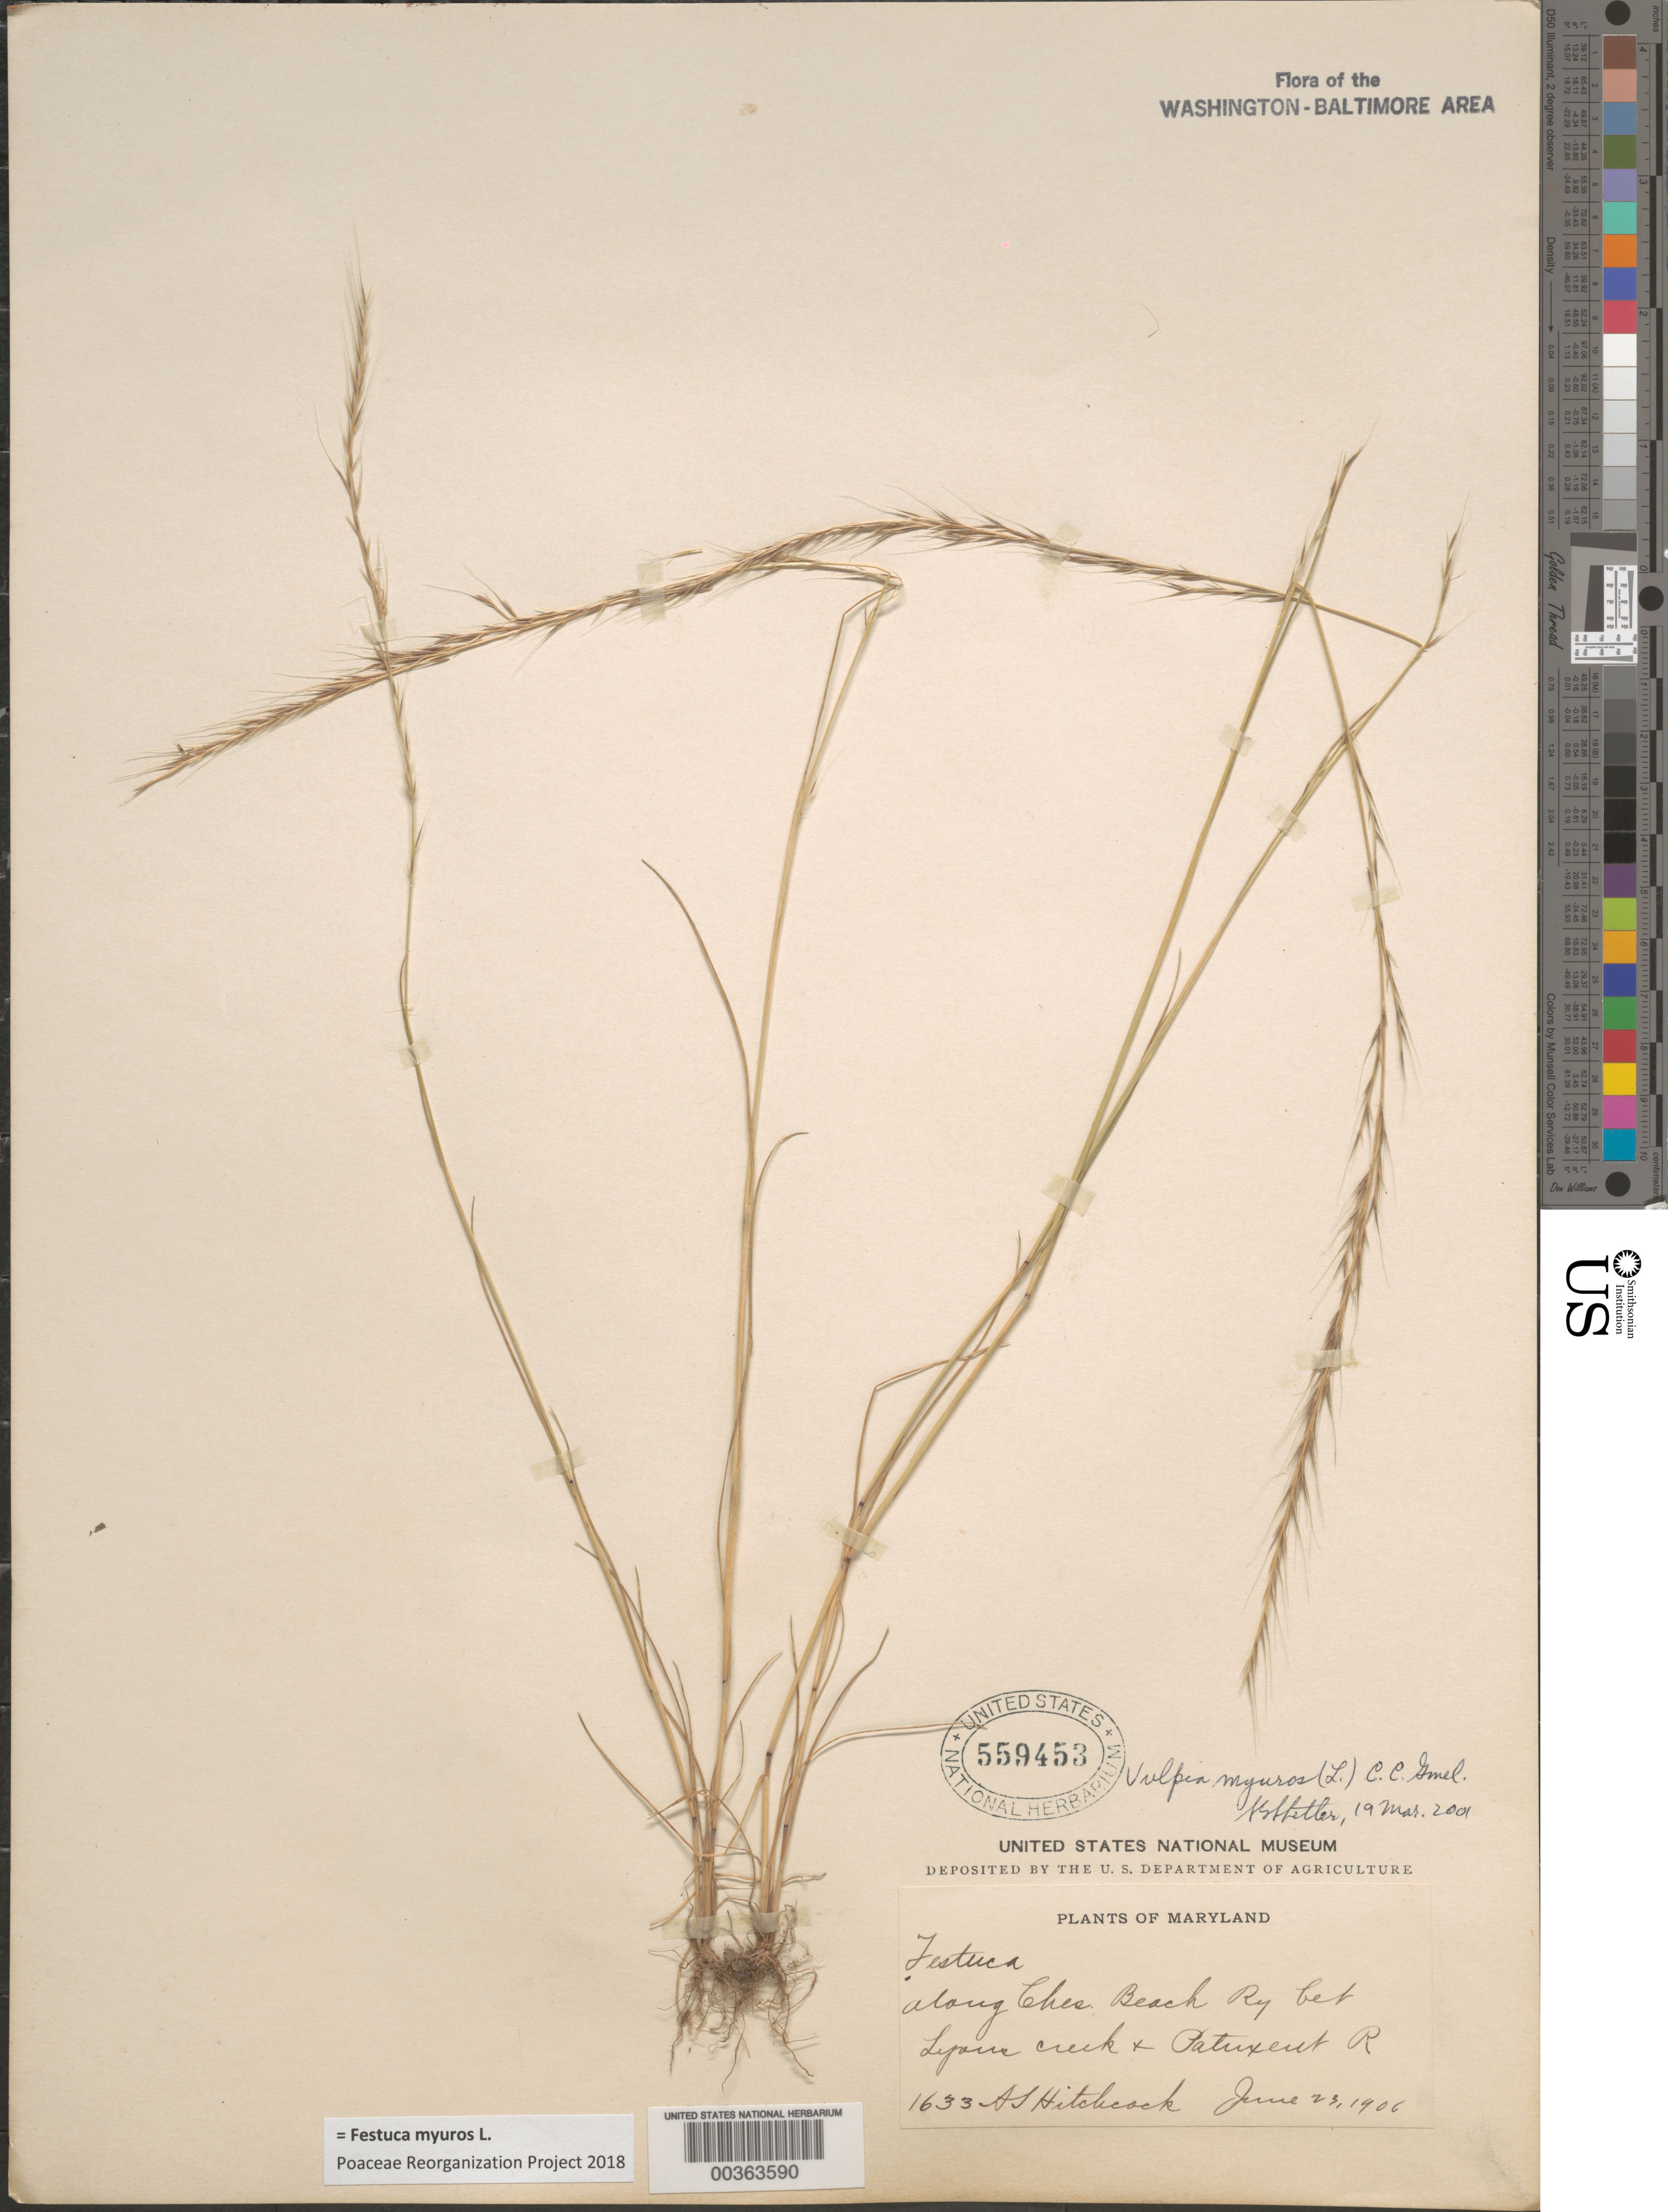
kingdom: Plantae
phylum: Tracheophyta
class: Liliopsida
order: Poales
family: Poaceae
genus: Festuca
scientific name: Festuca myuros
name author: L.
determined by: Poaceae Reorganization Project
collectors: A. S. Hitchcock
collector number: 1633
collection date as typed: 23 Jun 1906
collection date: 1906-06-23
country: United States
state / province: Maryland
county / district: Calvert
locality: Along Chesapeake Beach railroad between Lyons Creek and Patuxent River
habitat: Along railroad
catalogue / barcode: US 559453